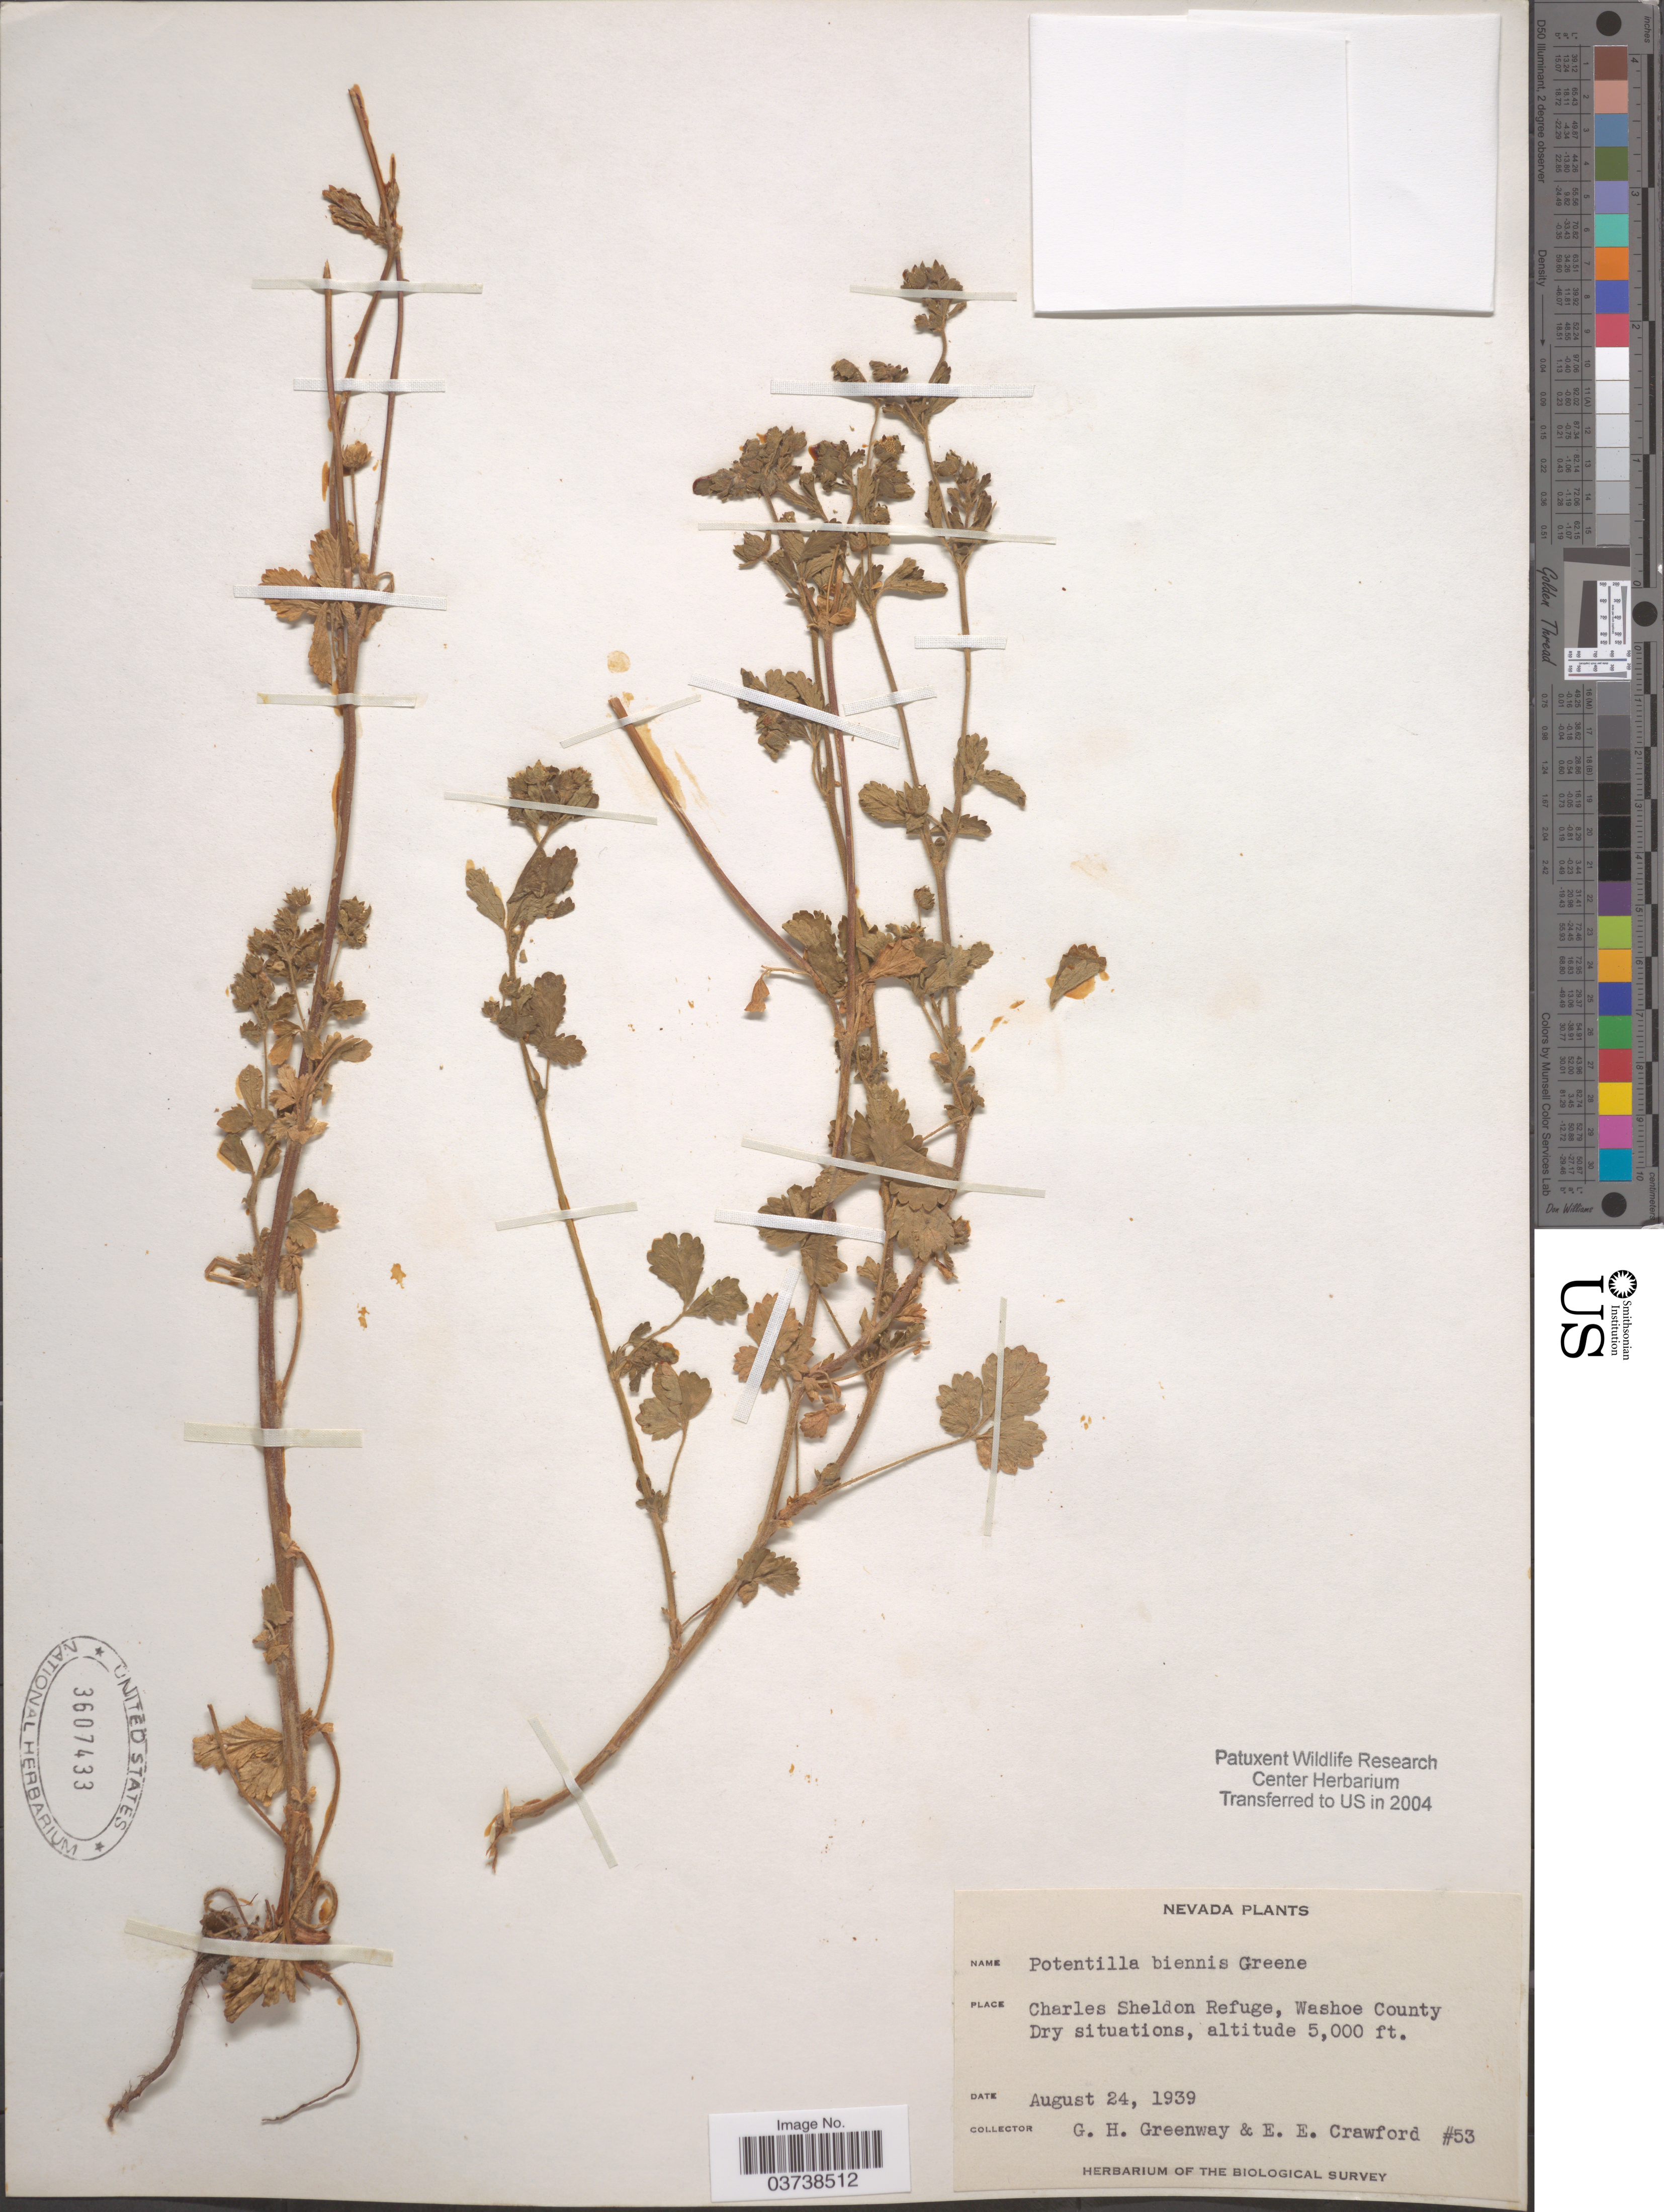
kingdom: Plantae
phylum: Tracheophyta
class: Magnoliopsida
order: Rosales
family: Rosaceae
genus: Potentilla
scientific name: Potentilla biennis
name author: Greene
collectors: G. Greenway & E. Crawford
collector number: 53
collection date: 1939-08-24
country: United States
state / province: Nevada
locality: Charles Sheldon Refuge, Washoe County.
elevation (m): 1524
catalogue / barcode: US 3607433